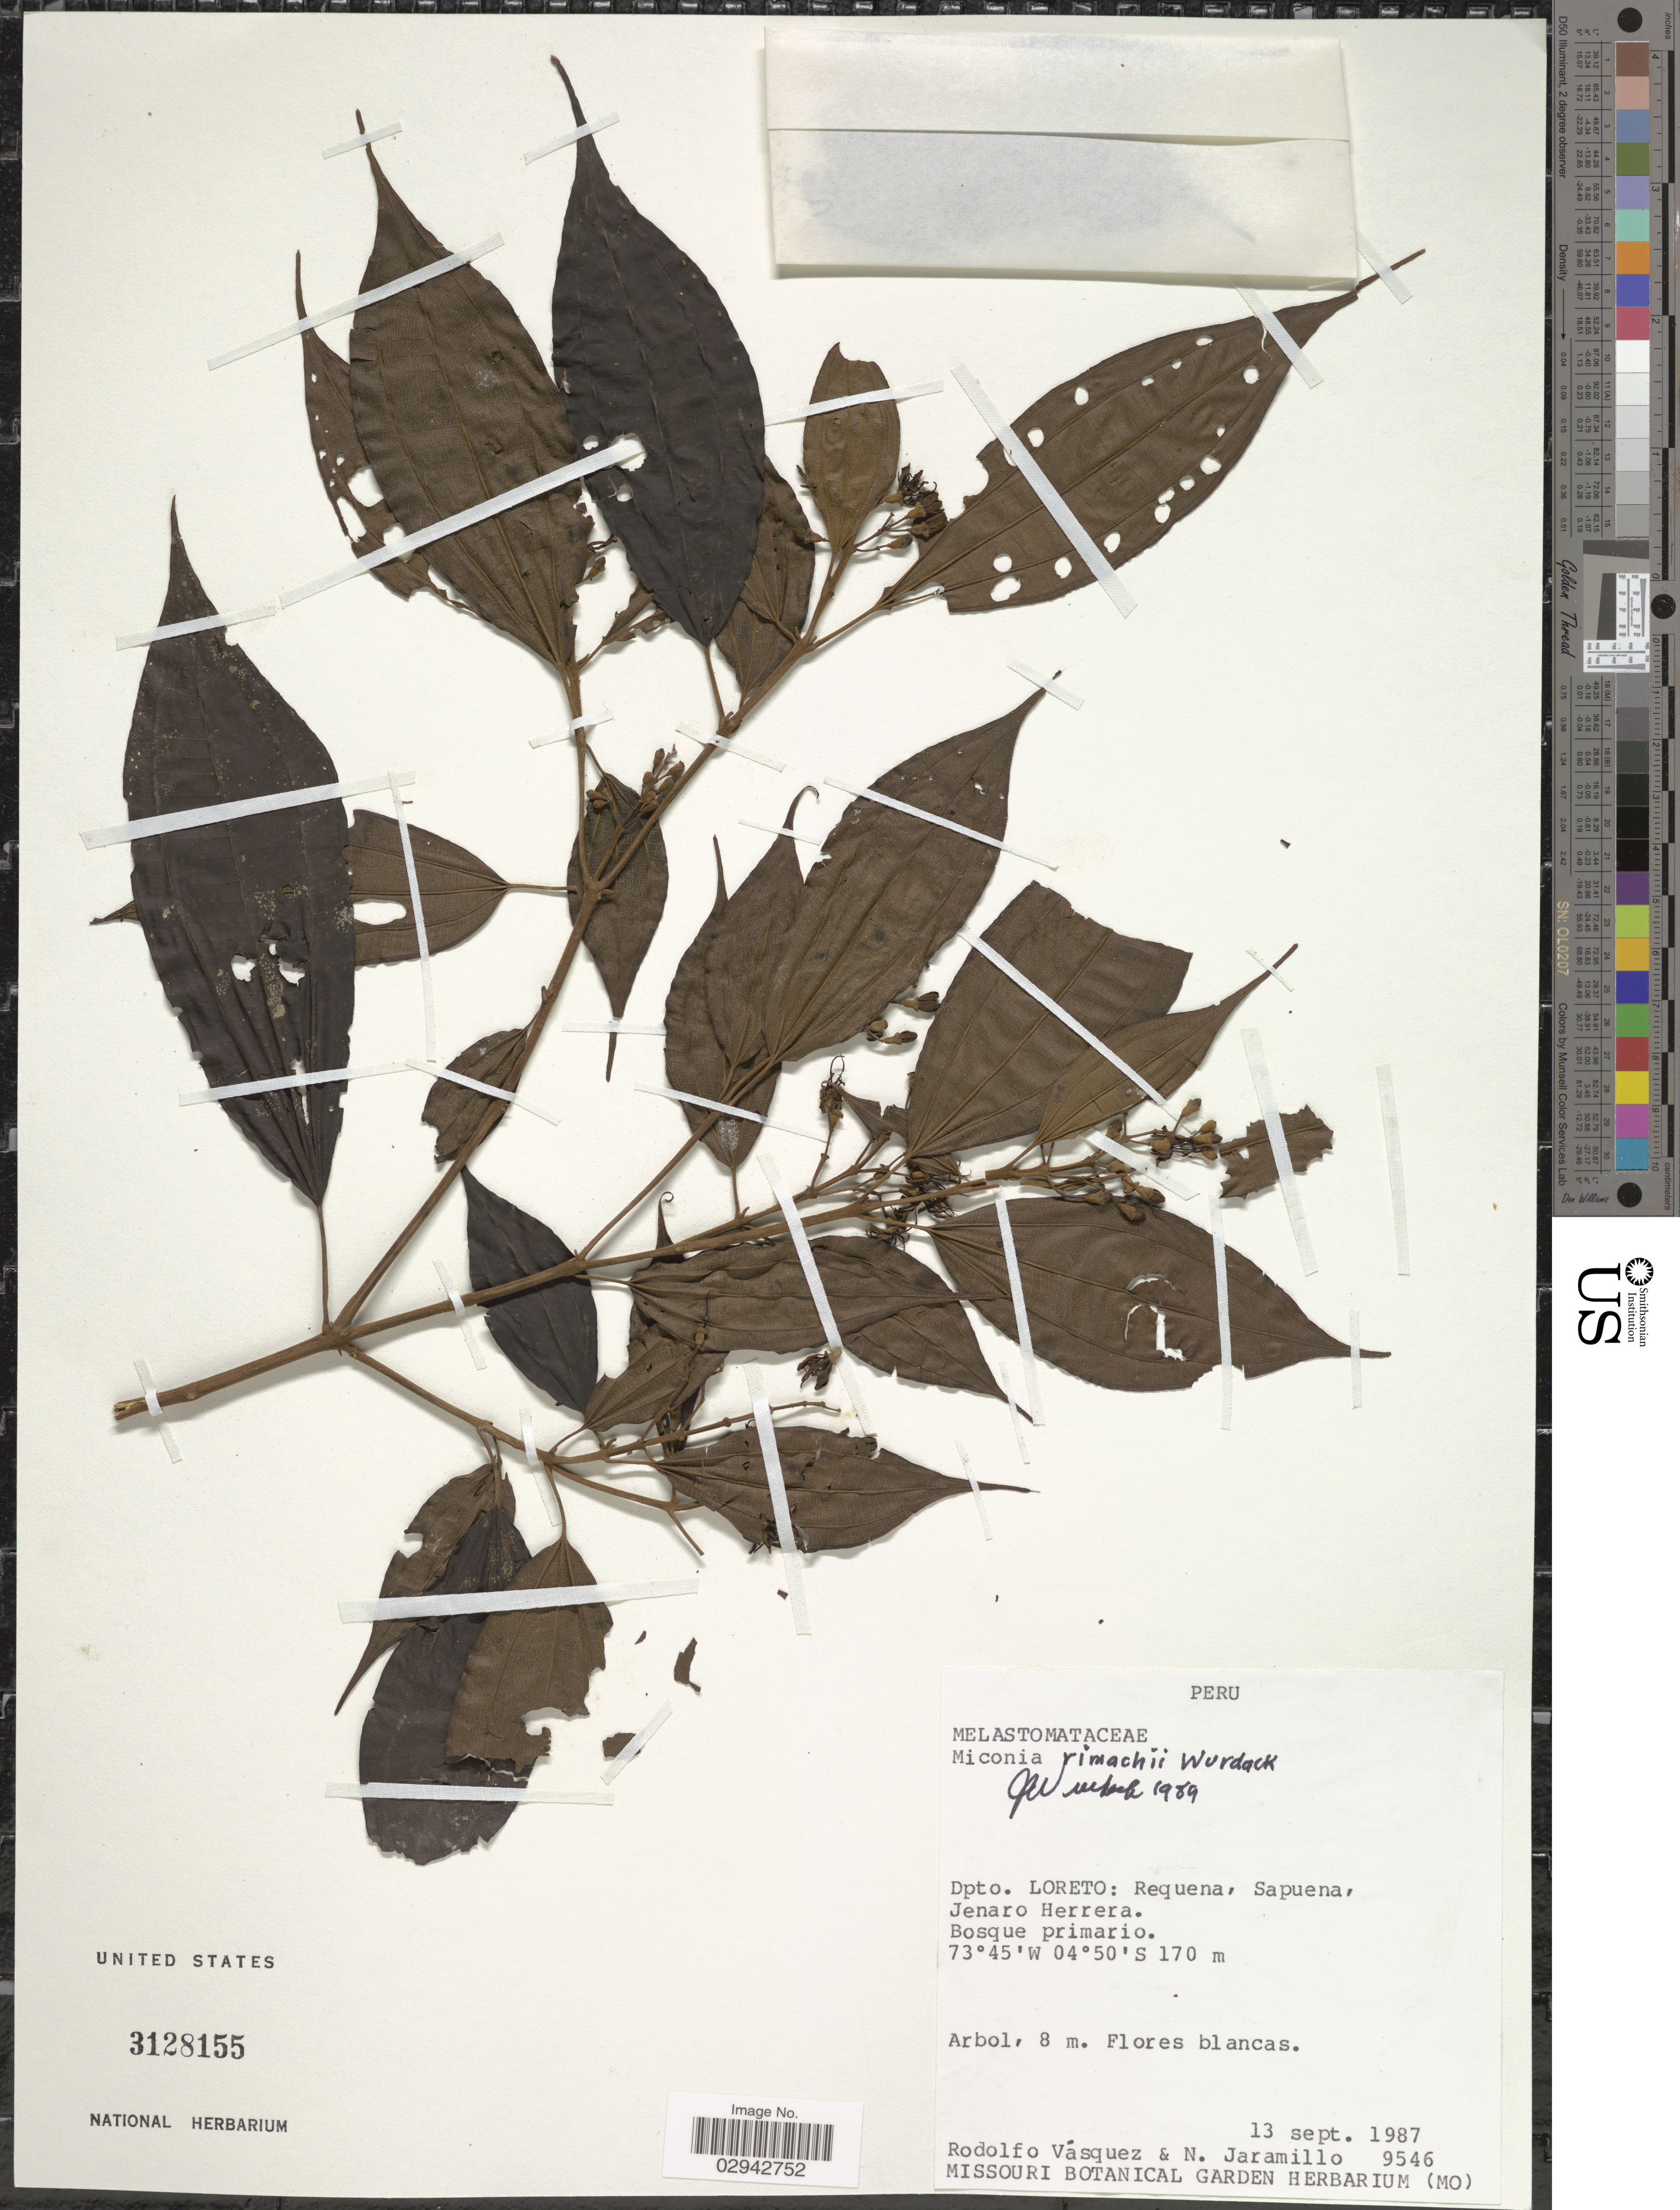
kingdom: Plantae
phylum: Tracheophyta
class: Magnoliopsida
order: Myrtales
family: Melastomataceae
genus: Miconia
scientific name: Miconia rimachii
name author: Wurdack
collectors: R. Vásquez & N. Jaramillo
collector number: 9546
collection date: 1987-09-13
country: Peru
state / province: Loreto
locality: Dpto. Loreto: Requena, Sapuena, Jenaro Herrera.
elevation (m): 170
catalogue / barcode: US 3128155